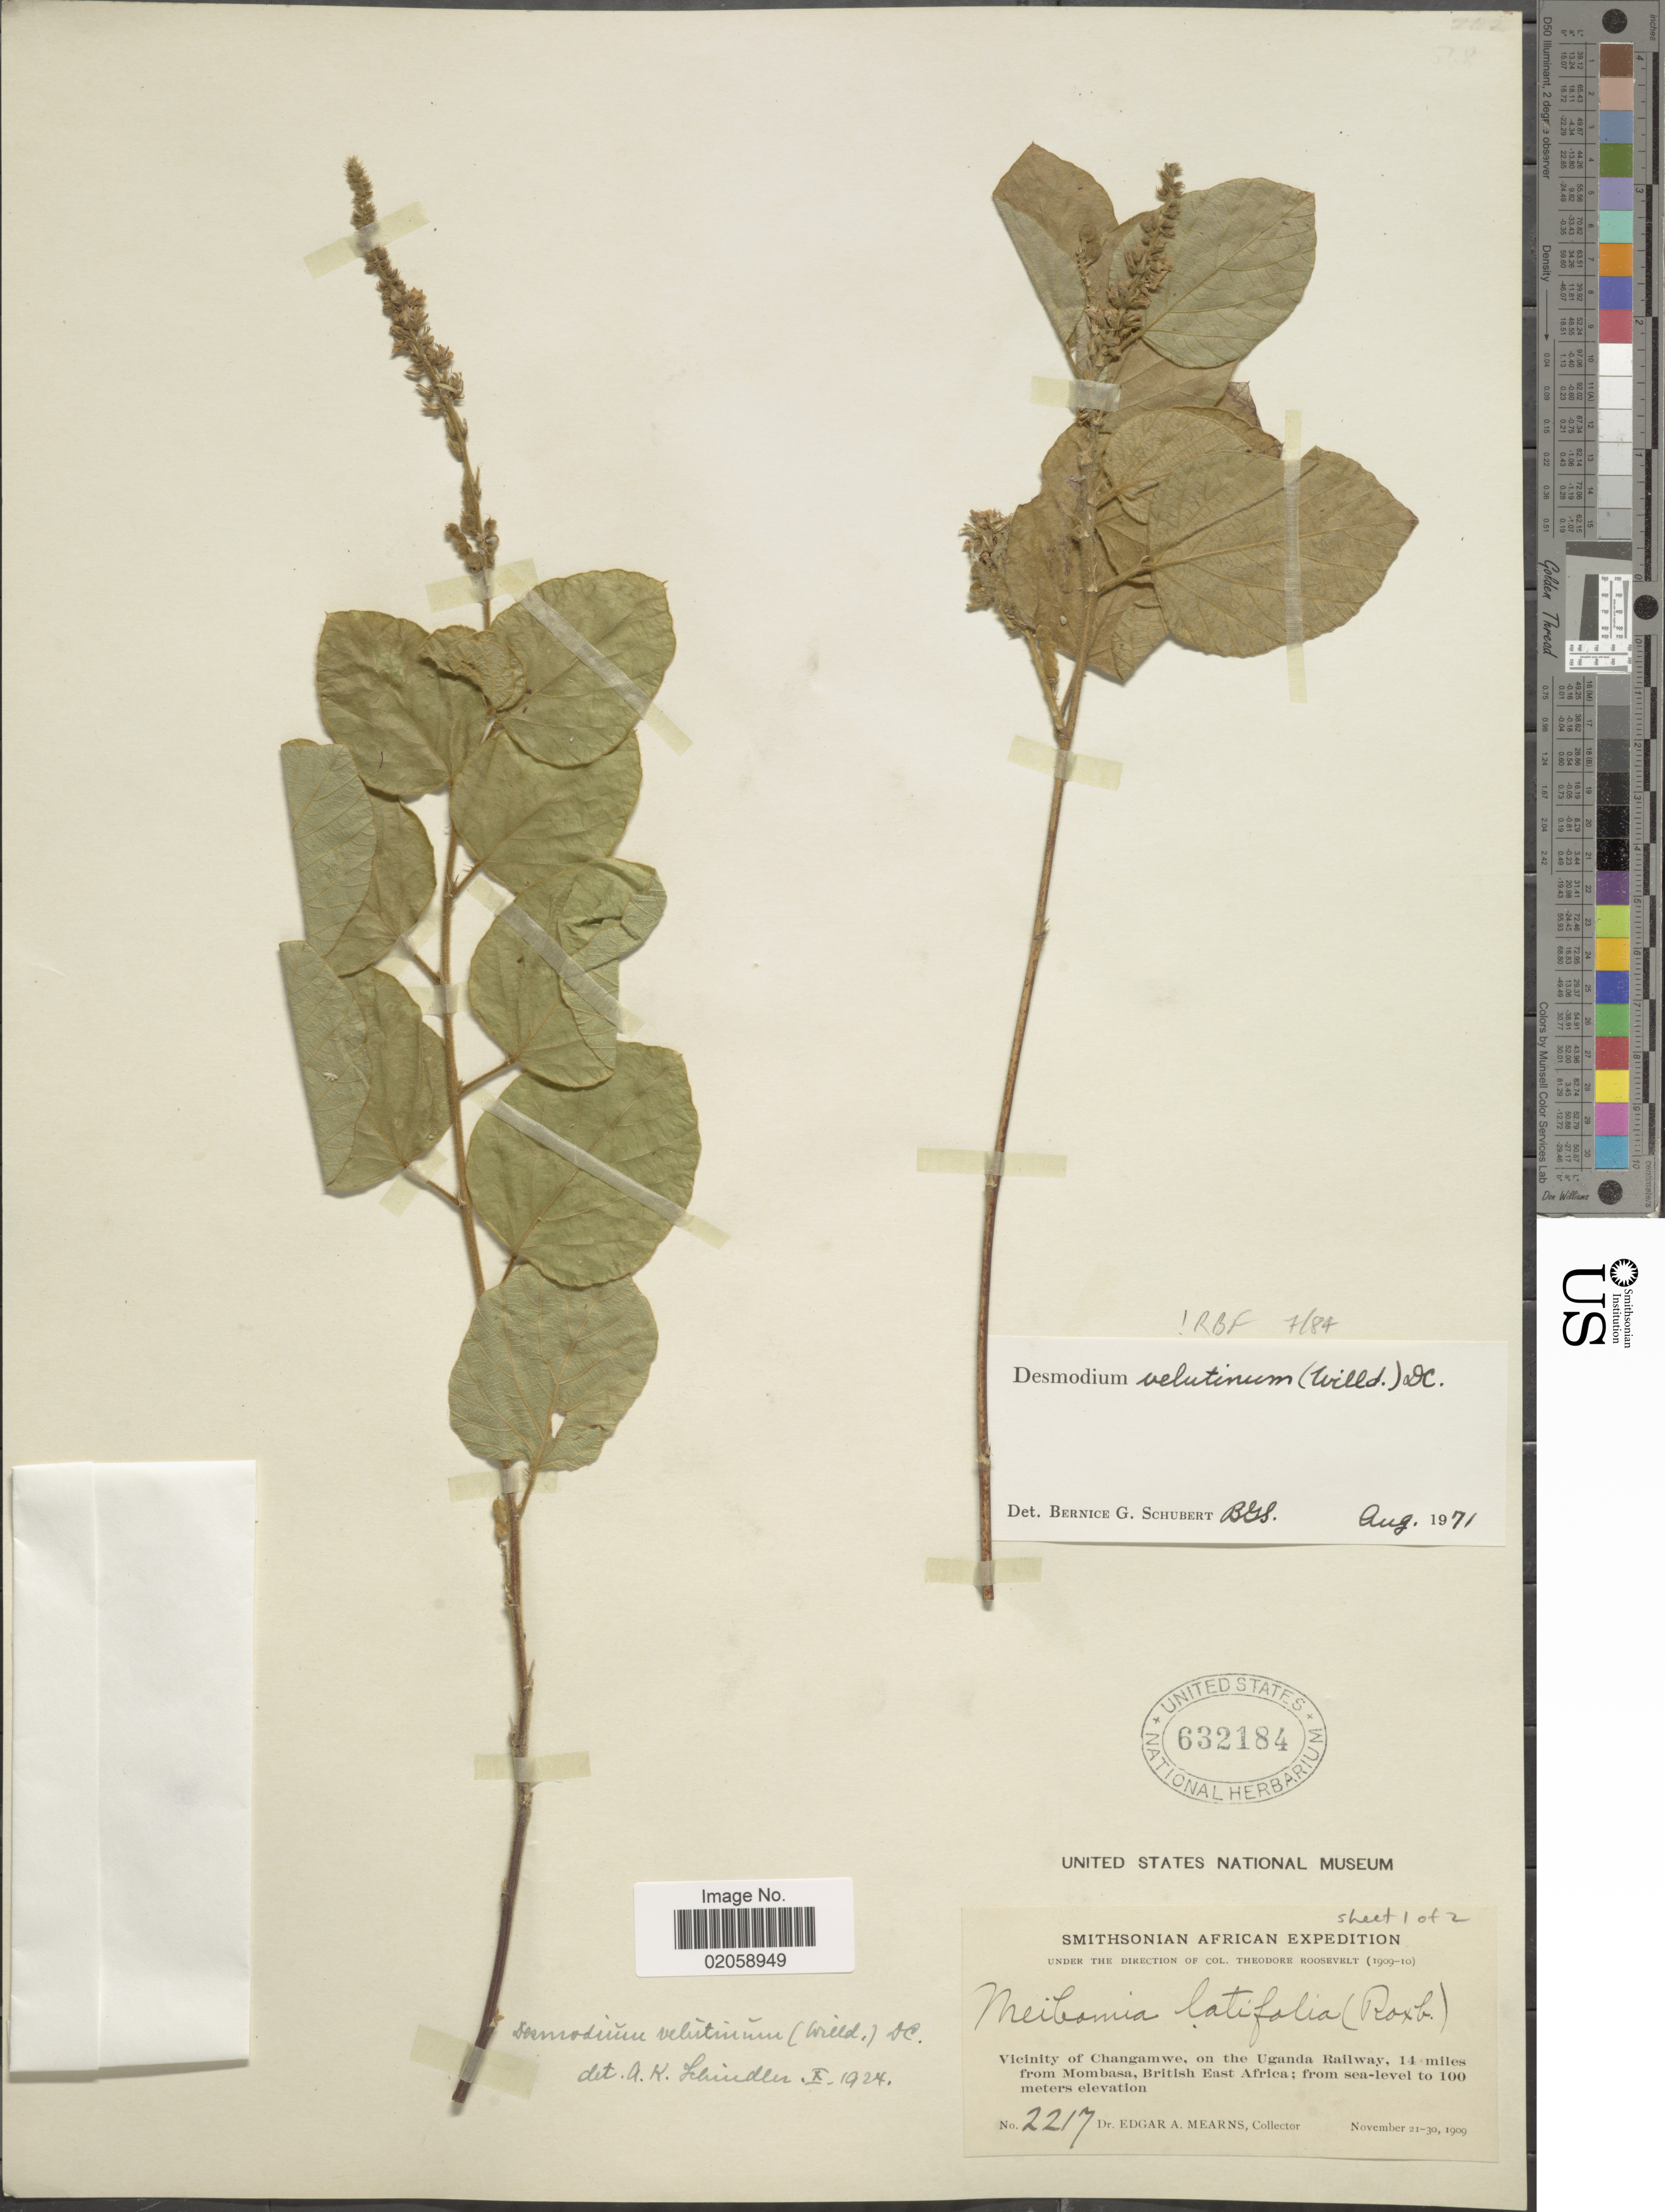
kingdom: Plantae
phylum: Tracheophyta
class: Magnoliopsida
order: Fabales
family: Fabaceae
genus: Polhillides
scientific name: Polhillides velutina subsp. velutina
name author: (Willd.) H. Ohashi & K. Ohashi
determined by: Strong, Mark T., (BOT), Smithsonian Institution - National Museum of Natural History (UNITED STATES)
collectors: E. A. Mearns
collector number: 2217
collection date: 1909-11-21/1909-11-30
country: Kenya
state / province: Mombasa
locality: Vicinity of Changamwe, on the Uganda Railway, 14 miles from Mombasa, British East Africa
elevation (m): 100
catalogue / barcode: US 632184